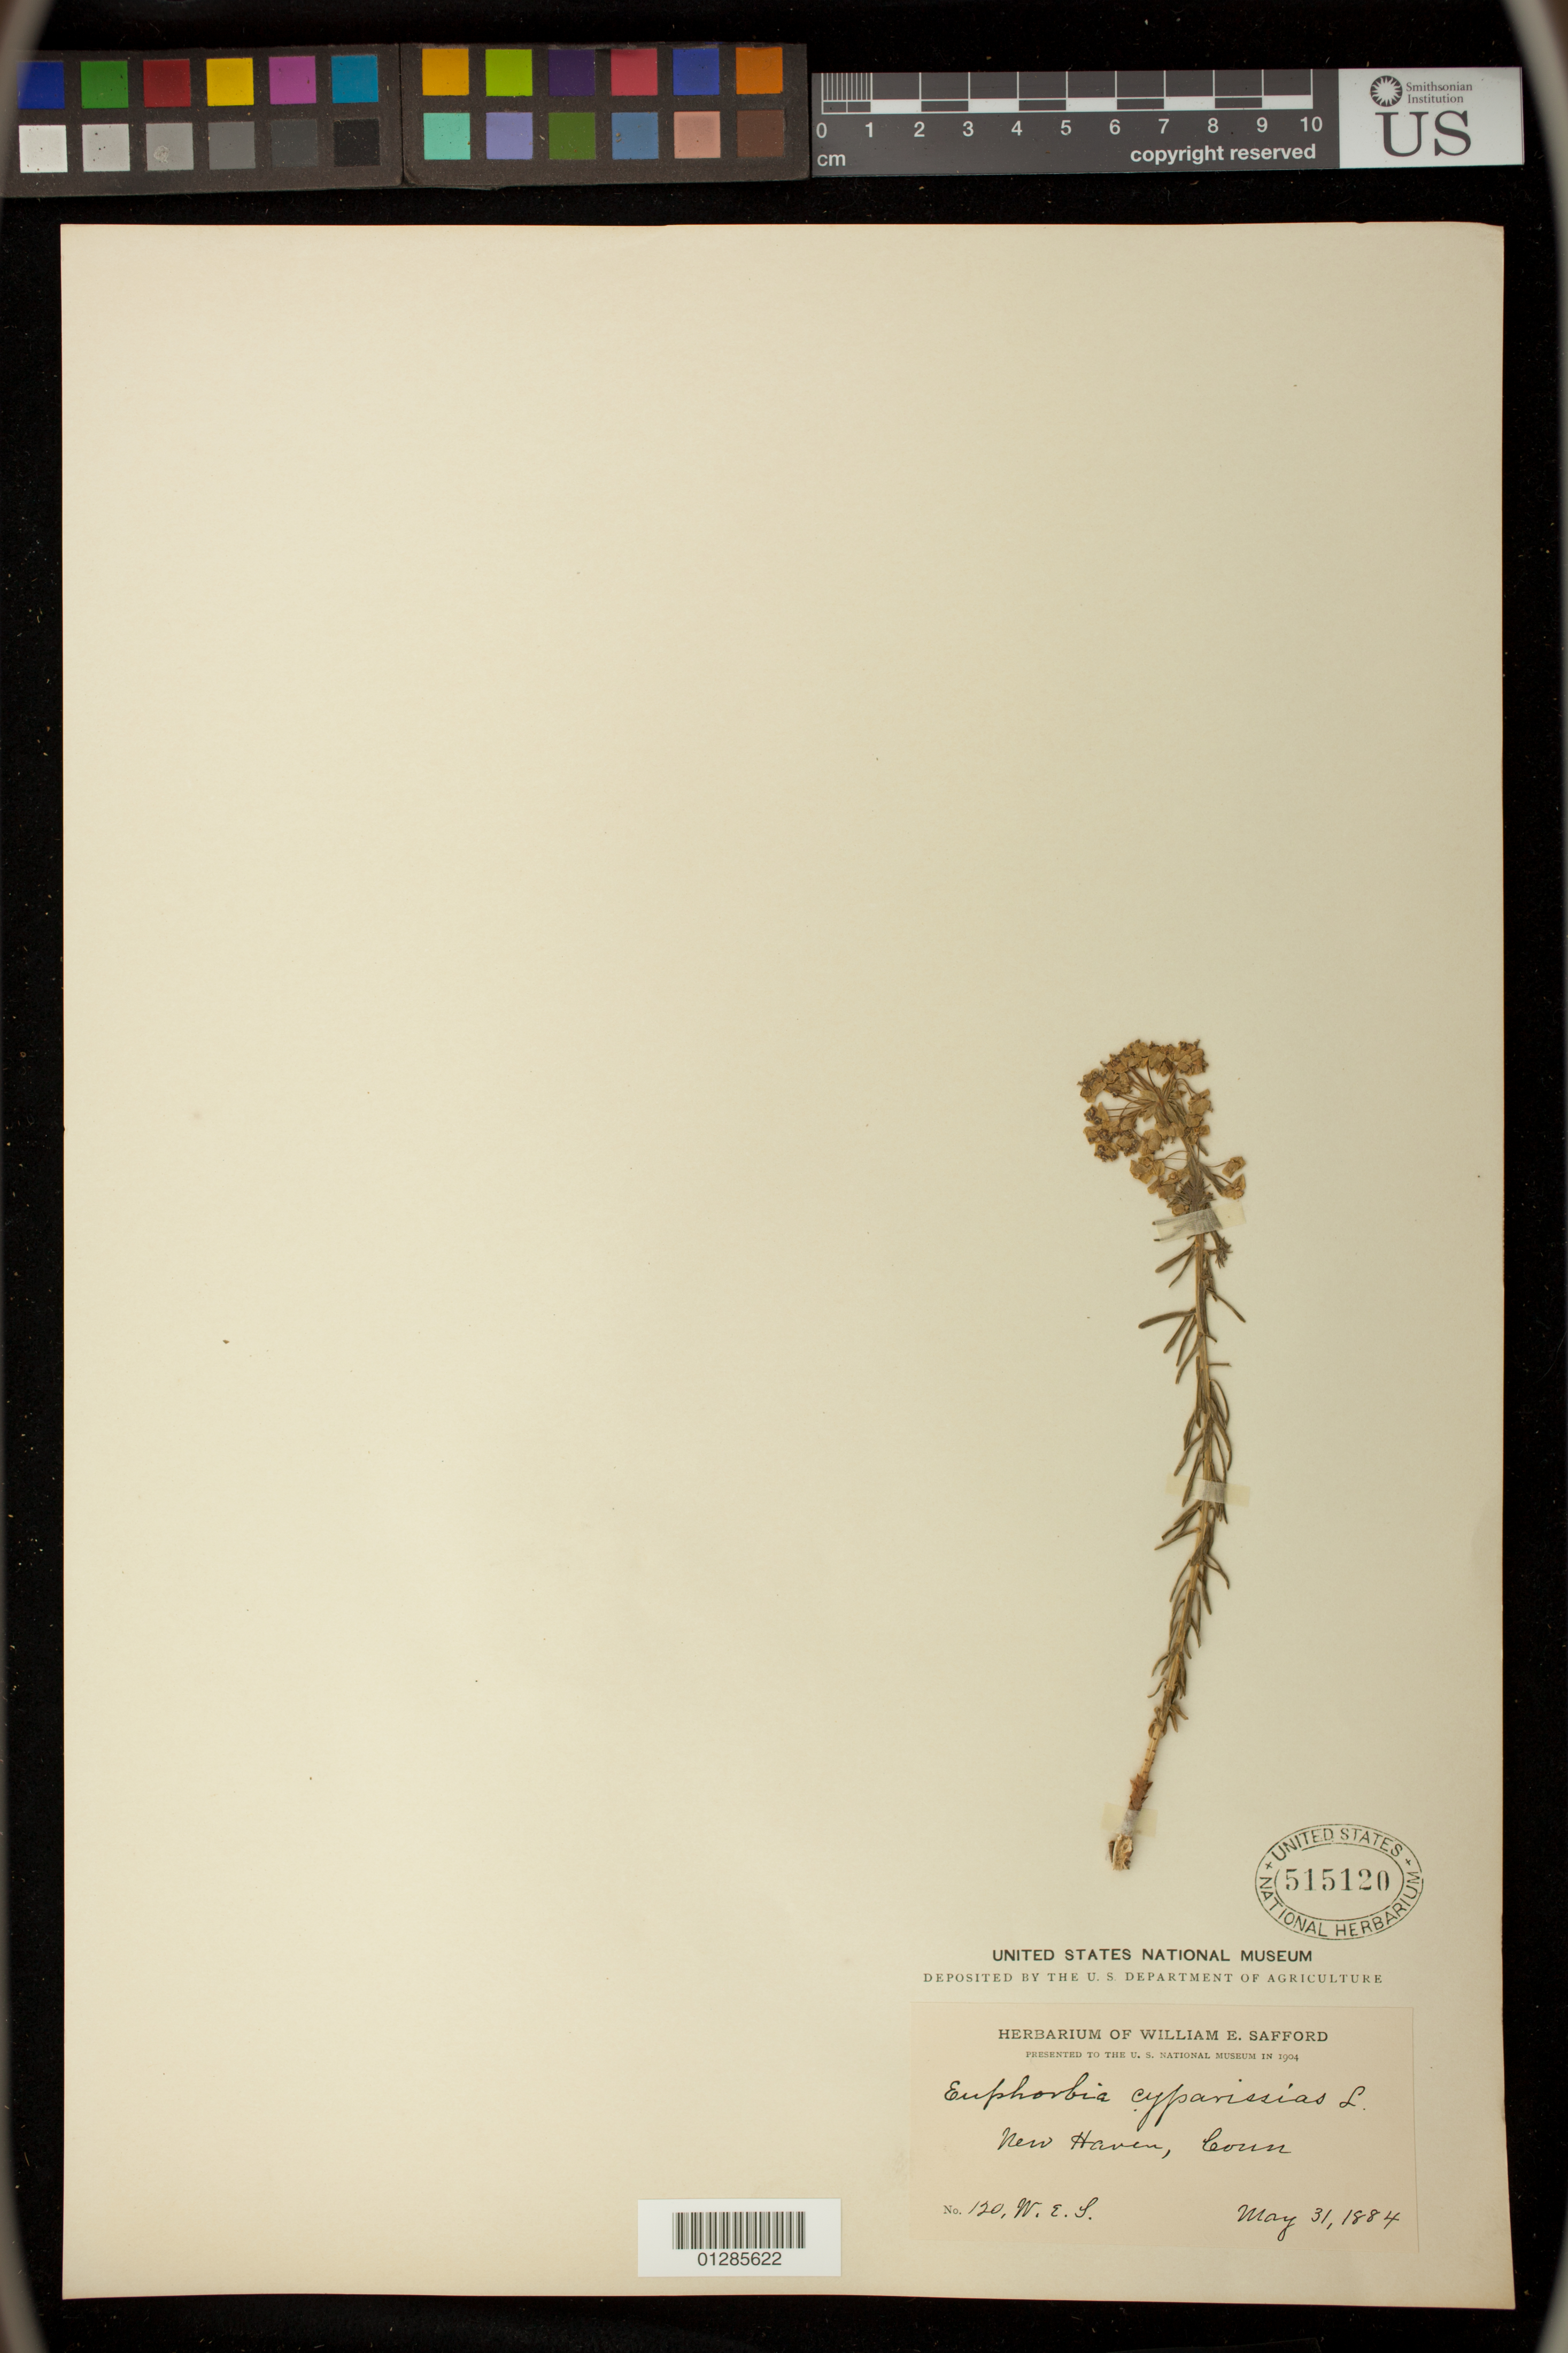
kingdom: Plantae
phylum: Tracheophyta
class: Magnoliopsida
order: Malpighiales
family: Euphorbiaceae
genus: Euphorbia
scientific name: Euphorbia cyparissias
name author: L.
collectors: W. E. Safford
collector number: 120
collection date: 1884-05-31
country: United States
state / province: Connecticut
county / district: New Haven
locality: New Haven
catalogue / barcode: US 515120